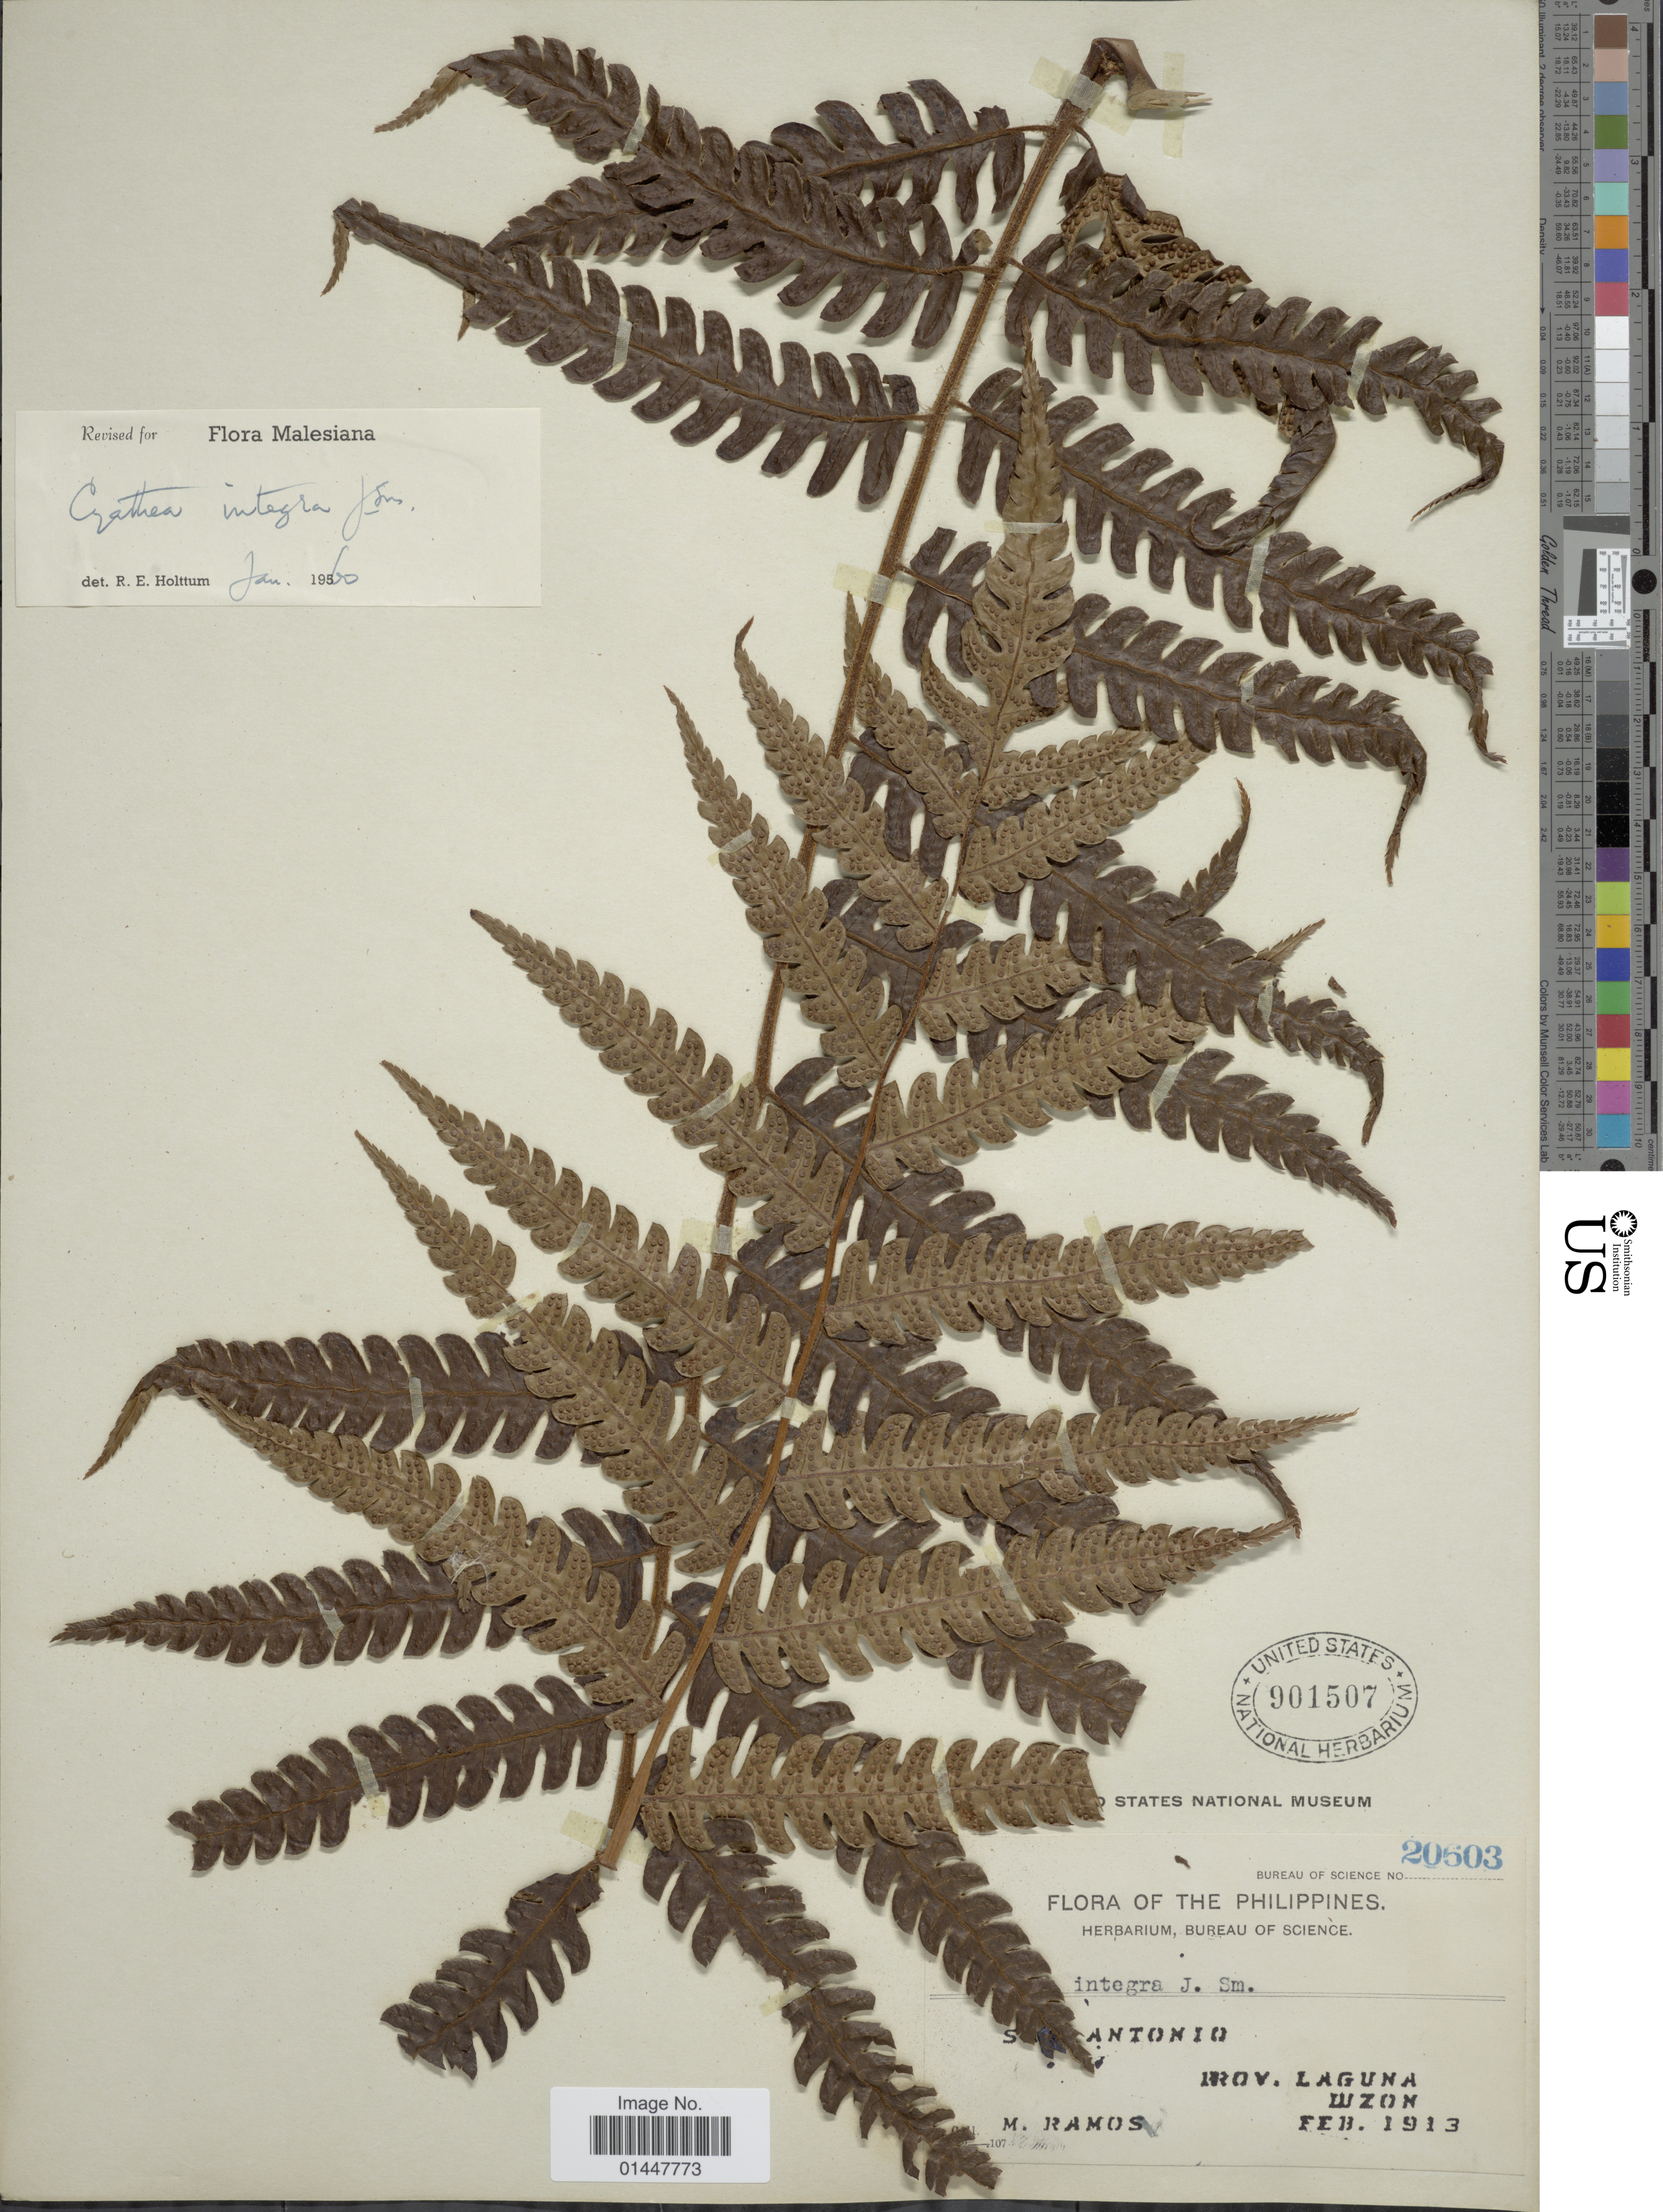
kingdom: Plantae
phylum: Tracheophyta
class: Polypodiopsida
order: Cyatheales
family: Cyatheaceae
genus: Sphaeropteris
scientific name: Sphaeropteris integra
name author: (J. Sm.) R.M. Tryon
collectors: M. Ramos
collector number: Bureau of Science 20603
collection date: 1913-02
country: Philippines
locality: S [illegible text] Antonio, Prov. Laguna, Luzon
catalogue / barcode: US 901507